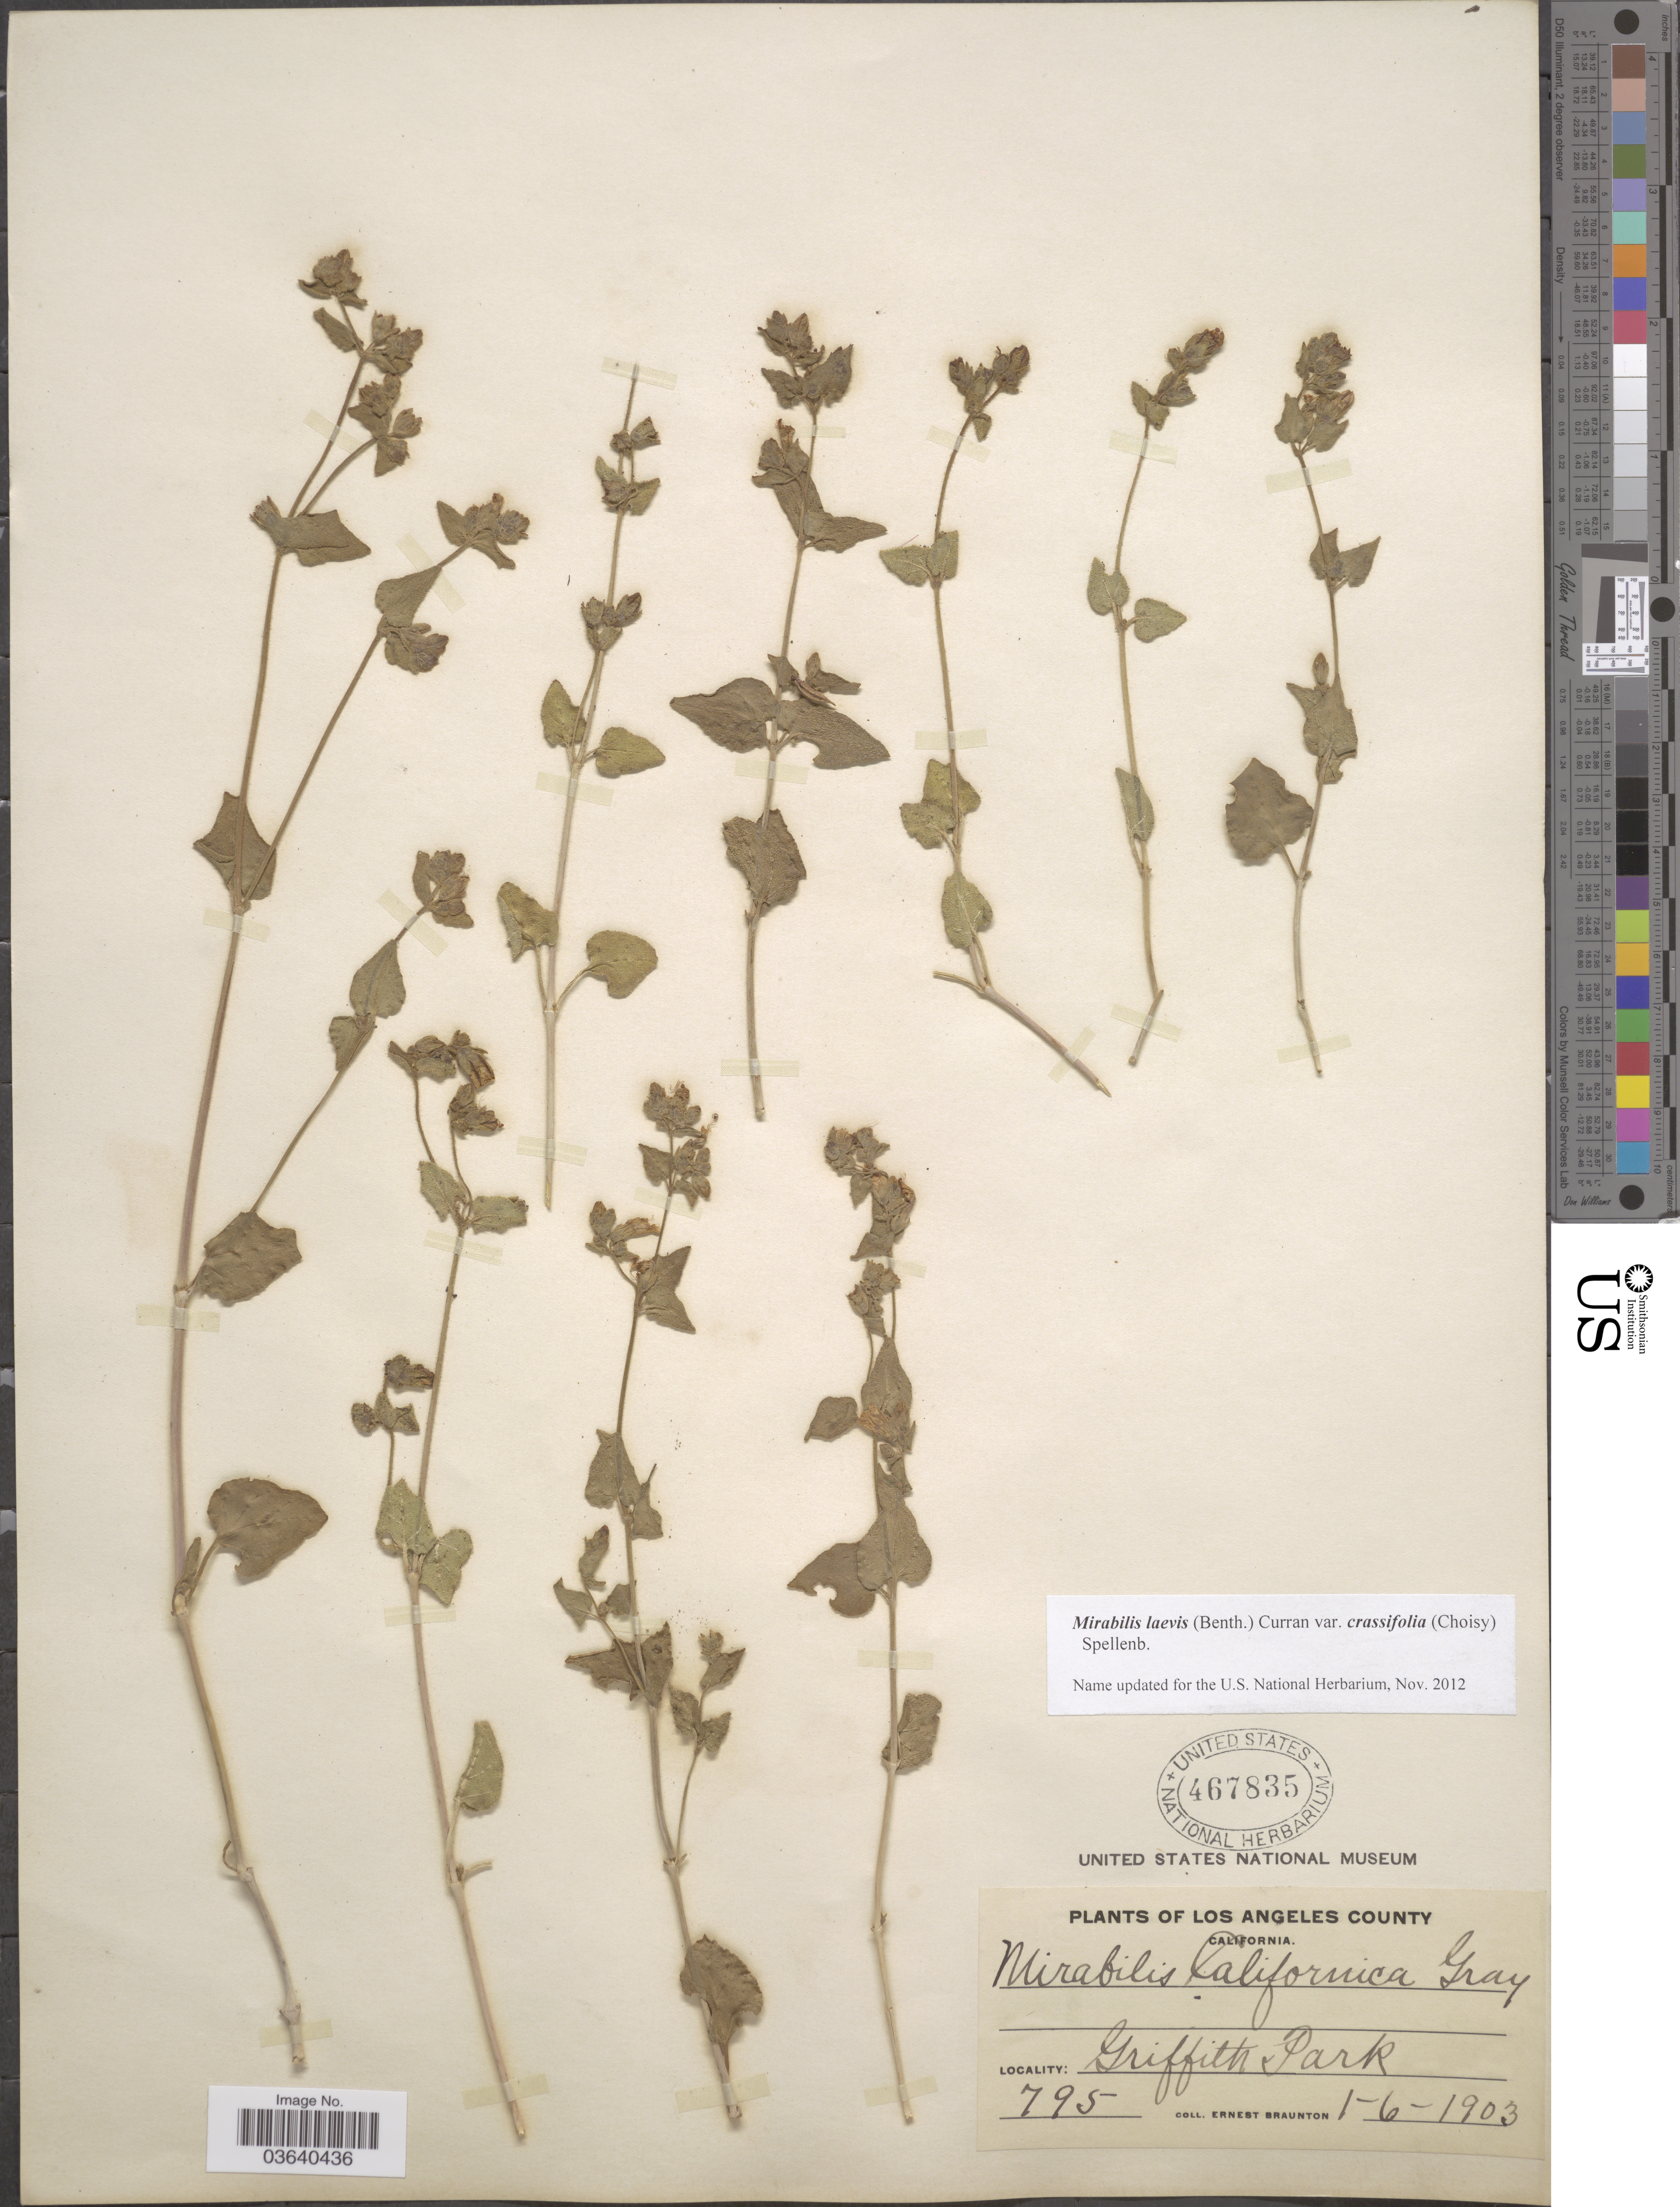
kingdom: Plantae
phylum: Tracheophyta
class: Magnoliopsida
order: Caryophyllales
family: Nyctaginaceae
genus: Mirabilis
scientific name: Mirabilis laevis var. crassifolia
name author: (Choisy) Spellenb.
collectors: E. Braunton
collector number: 795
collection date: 1903-01-06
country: United States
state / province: California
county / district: Los Angeles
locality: Los Angeles County. Griffith Park.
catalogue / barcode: US 467835